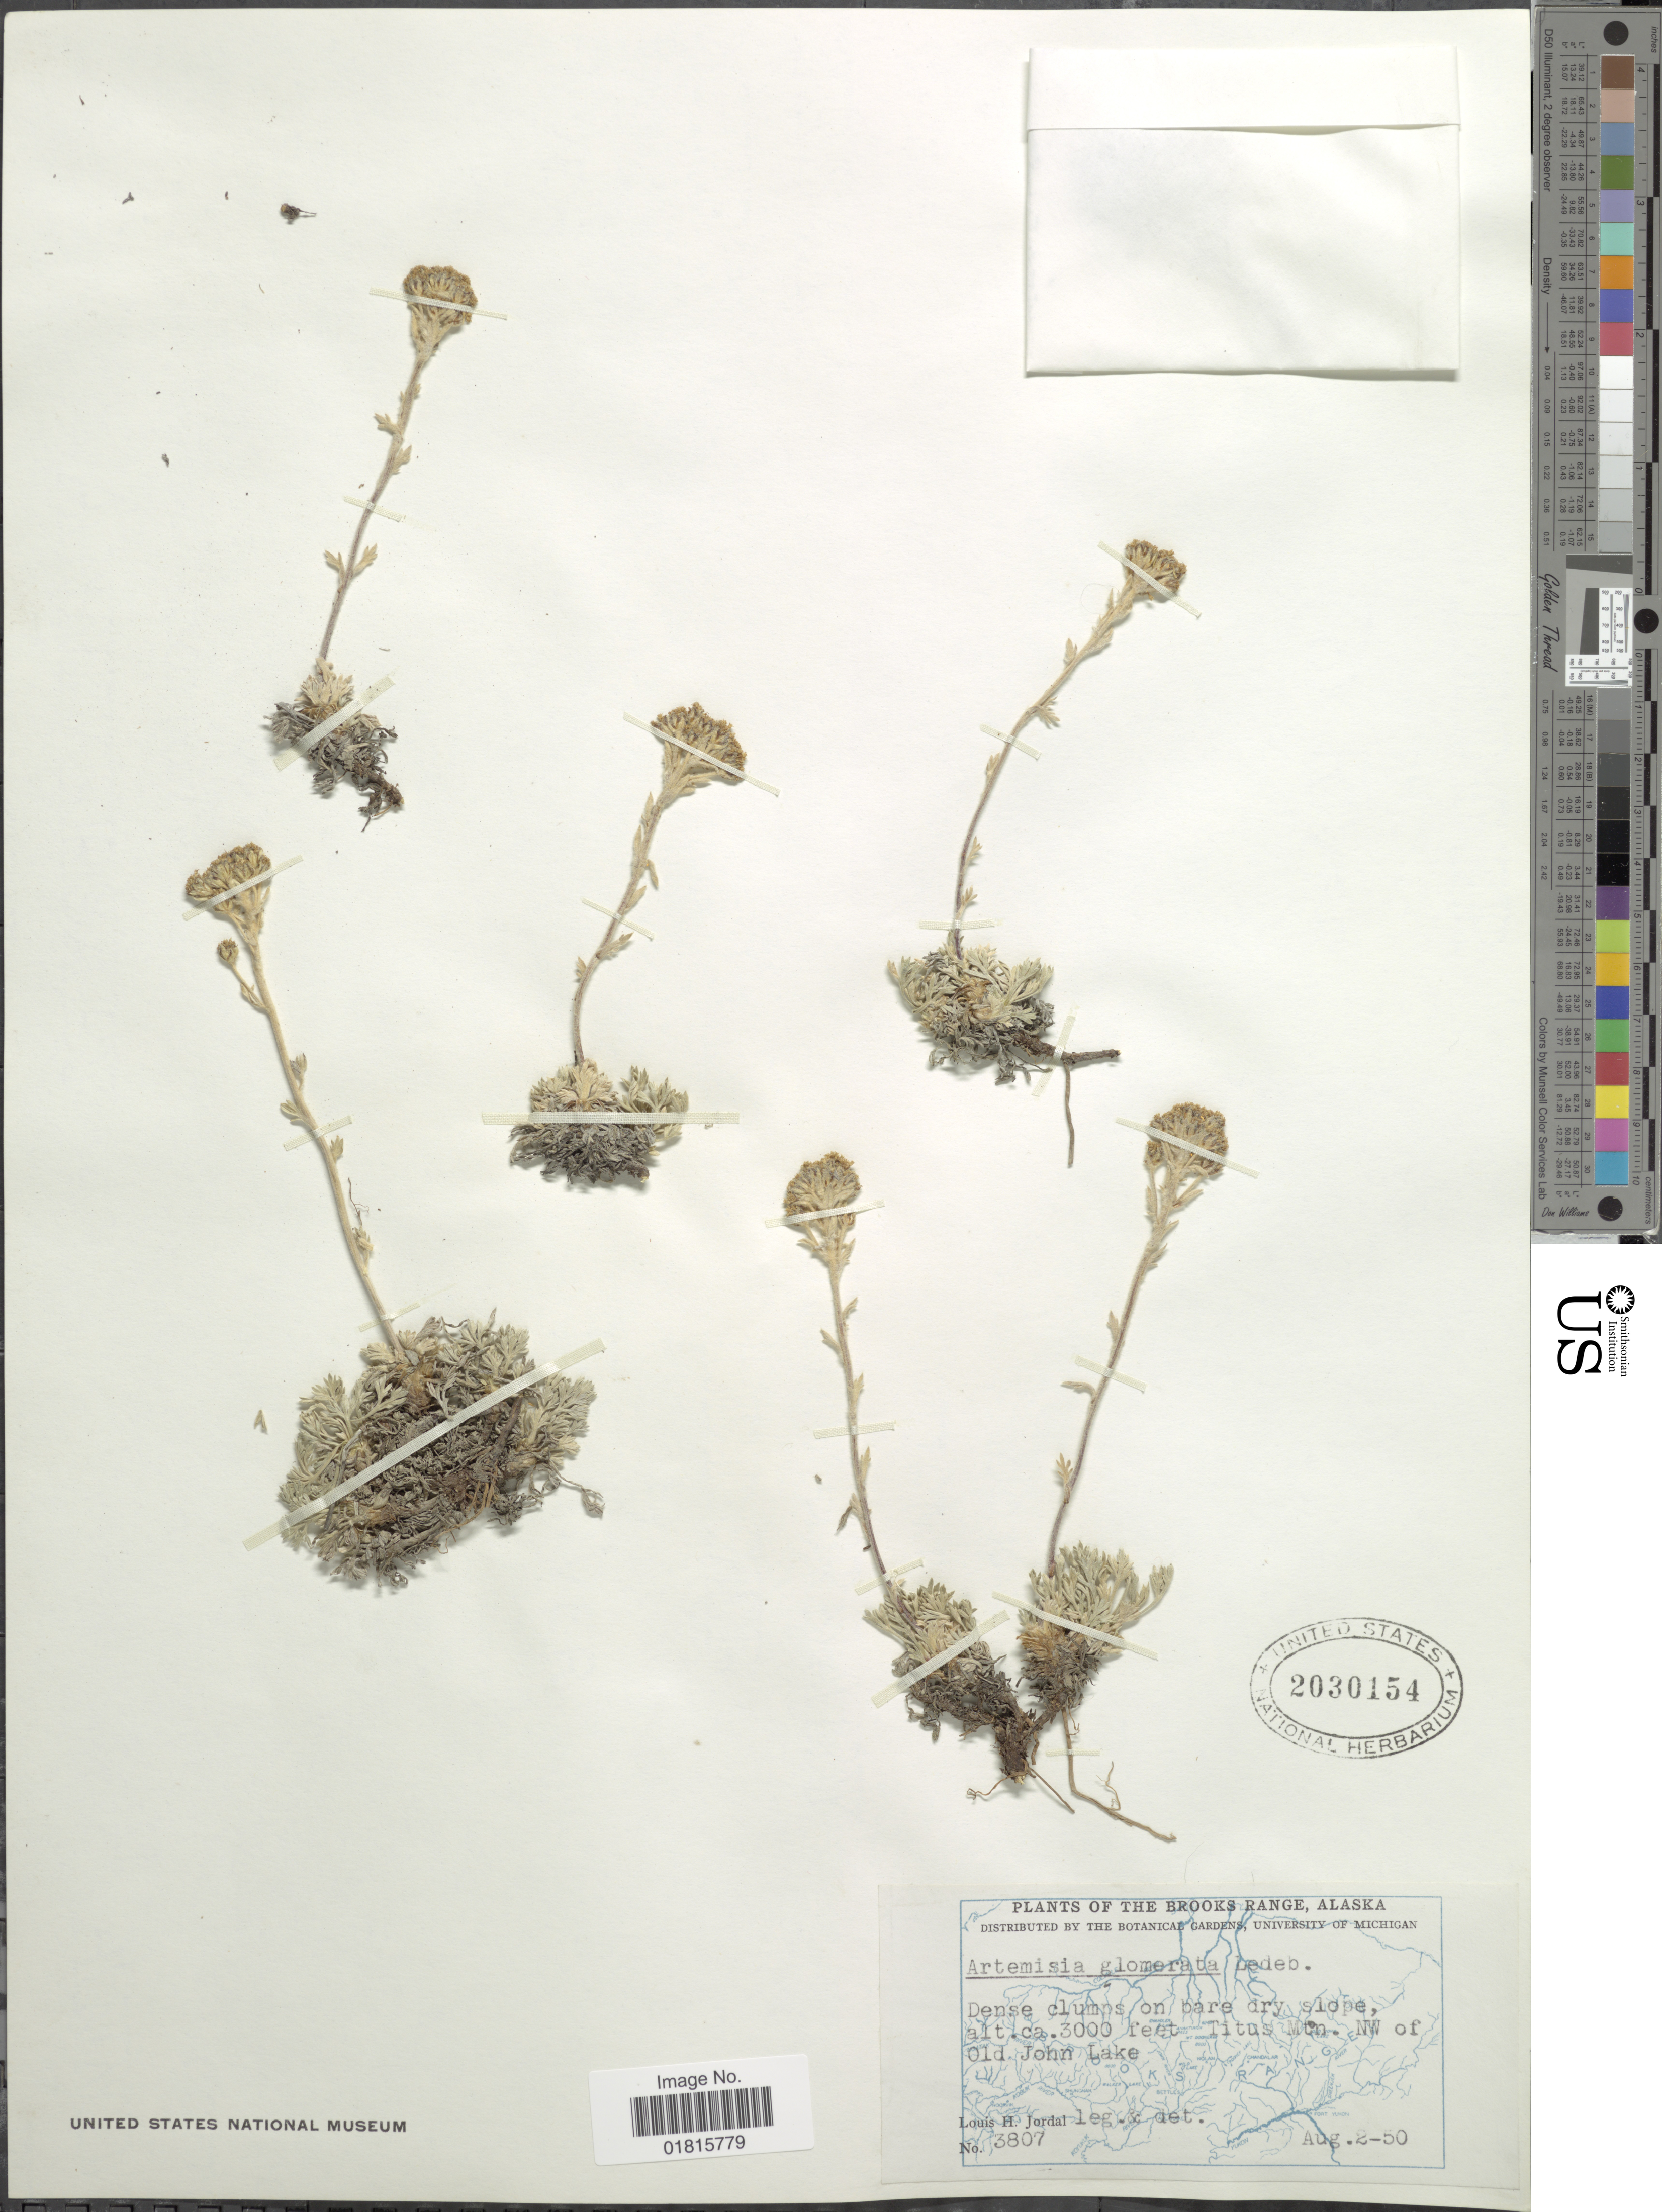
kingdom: Plantae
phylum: Tracheophyta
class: Magnoliopsida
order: Asterales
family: Asteraceae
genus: Artemisia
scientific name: Artemisia glomerata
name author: Ledeb.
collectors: L. Jordal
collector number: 3807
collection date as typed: Transcribed d/m/y: 2/8/50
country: United States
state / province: Alaska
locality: The Brooks Range, Dense clumps on bare dry slope, Titus Mtn. NW of Old John Lake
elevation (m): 914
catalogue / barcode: US 2030154